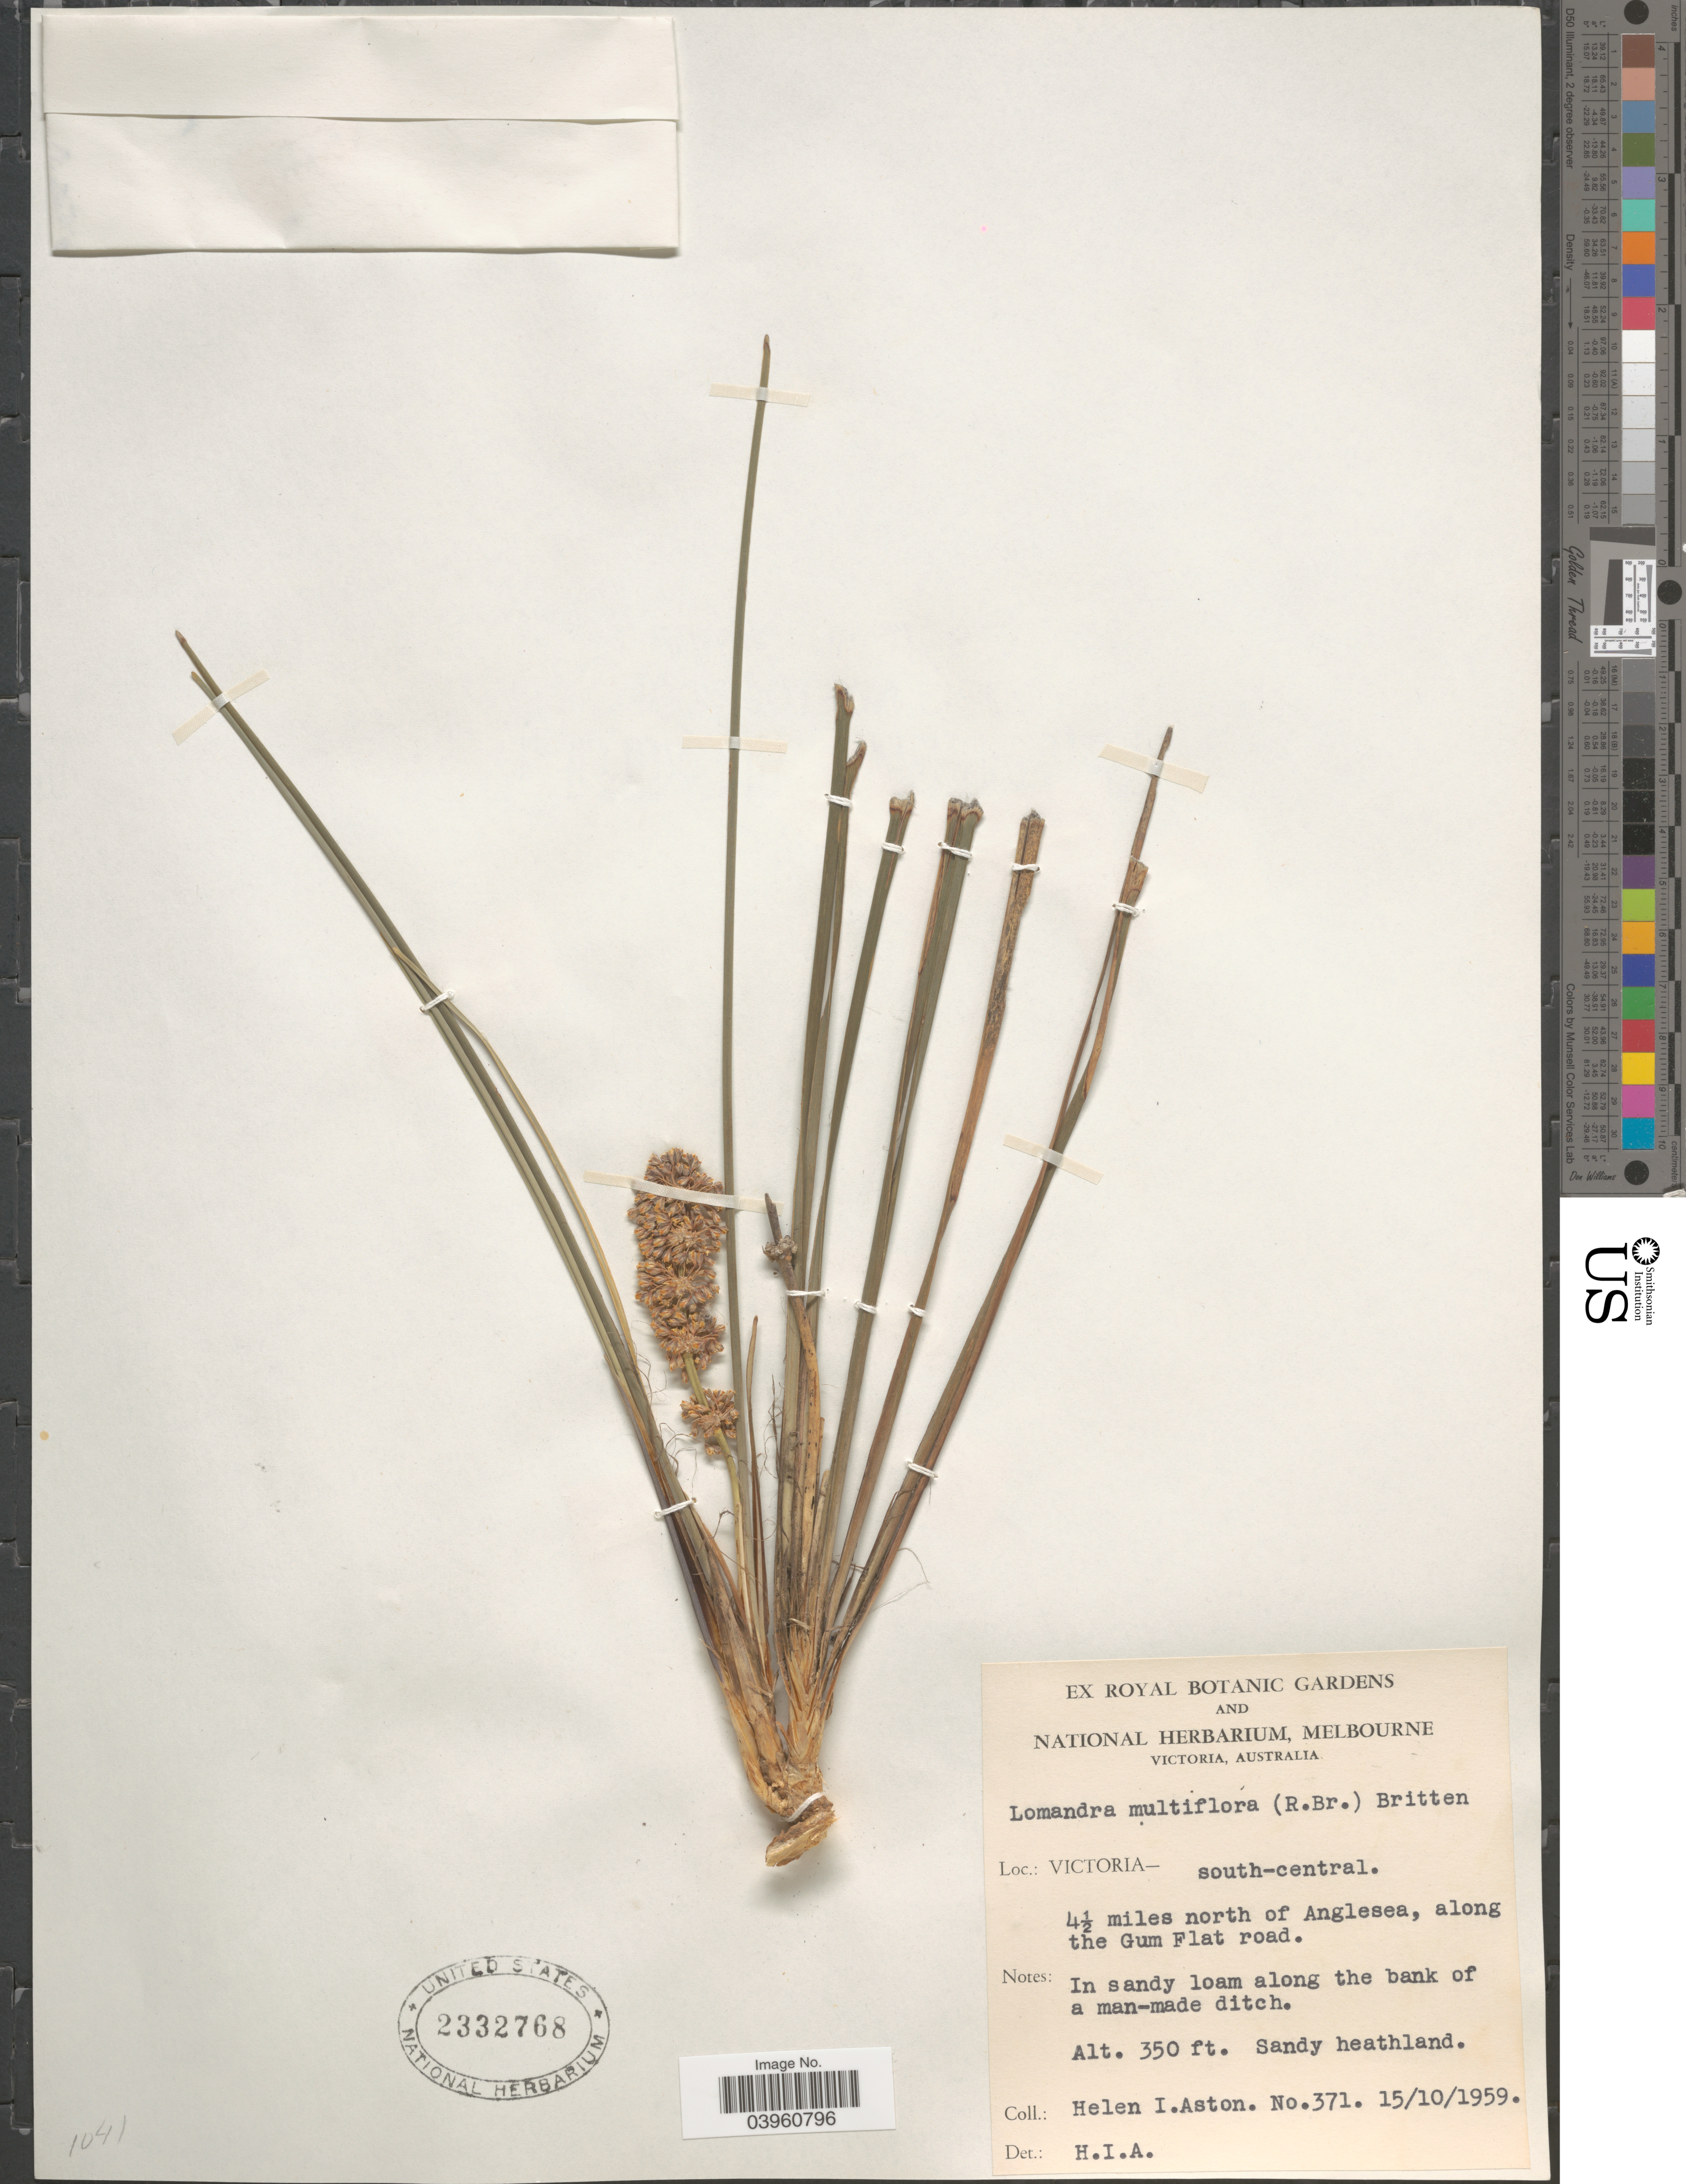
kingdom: Plantae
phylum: Tracheophyta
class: Liliopsida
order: Asparagales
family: Asparagaceae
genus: Lomandra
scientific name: Lomandra multiflora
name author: (R. Br.) Britten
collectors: H. I. Aston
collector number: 371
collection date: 1959-10-15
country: Australia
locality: Victoria- south-central. 4½ miles north of Anglesea, along the Gum Flat road.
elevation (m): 107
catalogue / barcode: US 2332768